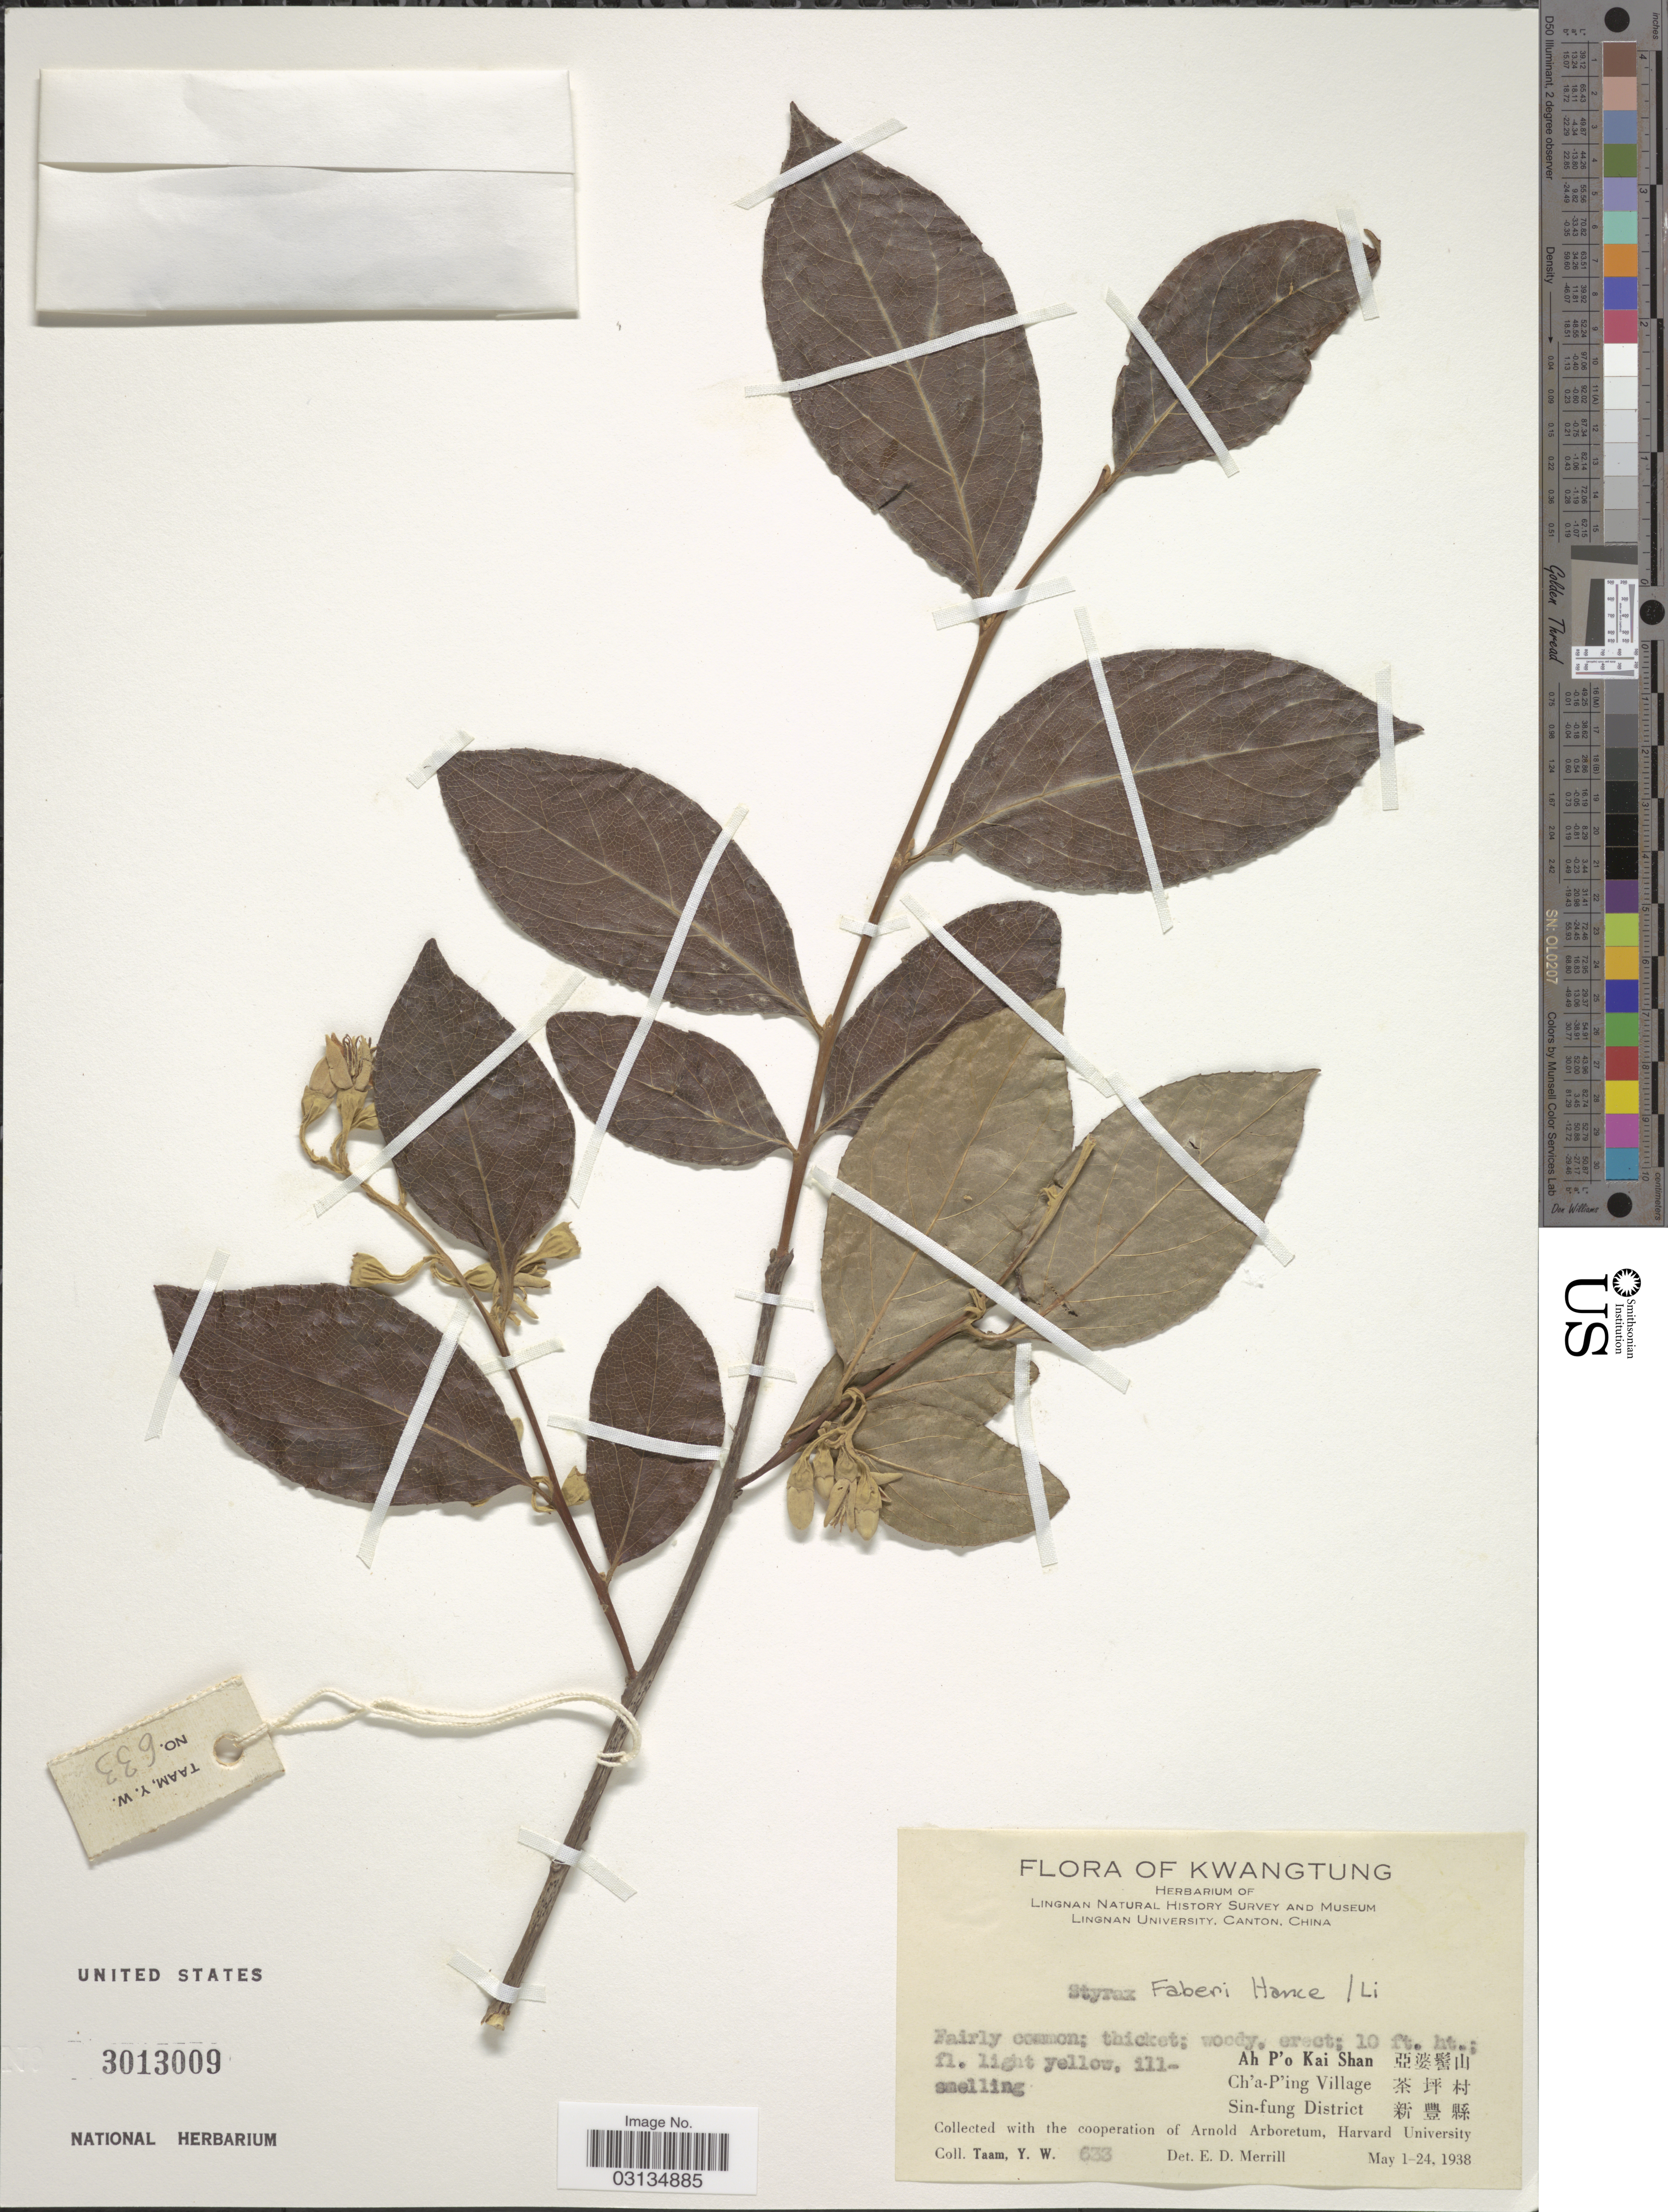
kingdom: Plantae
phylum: Tracheophyta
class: Magnoliopsida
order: Ericales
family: Styracaceae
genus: Styrax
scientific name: Styrax faberi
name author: Perkins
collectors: Y. W. Taam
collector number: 633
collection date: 1938-05-01/1938-05-24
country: China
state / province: Guangdong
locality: Kangtung. Ah P'o Kai Shan. Ch'a-P'ing Village. Sin-fung District.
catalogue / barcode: US 3013009